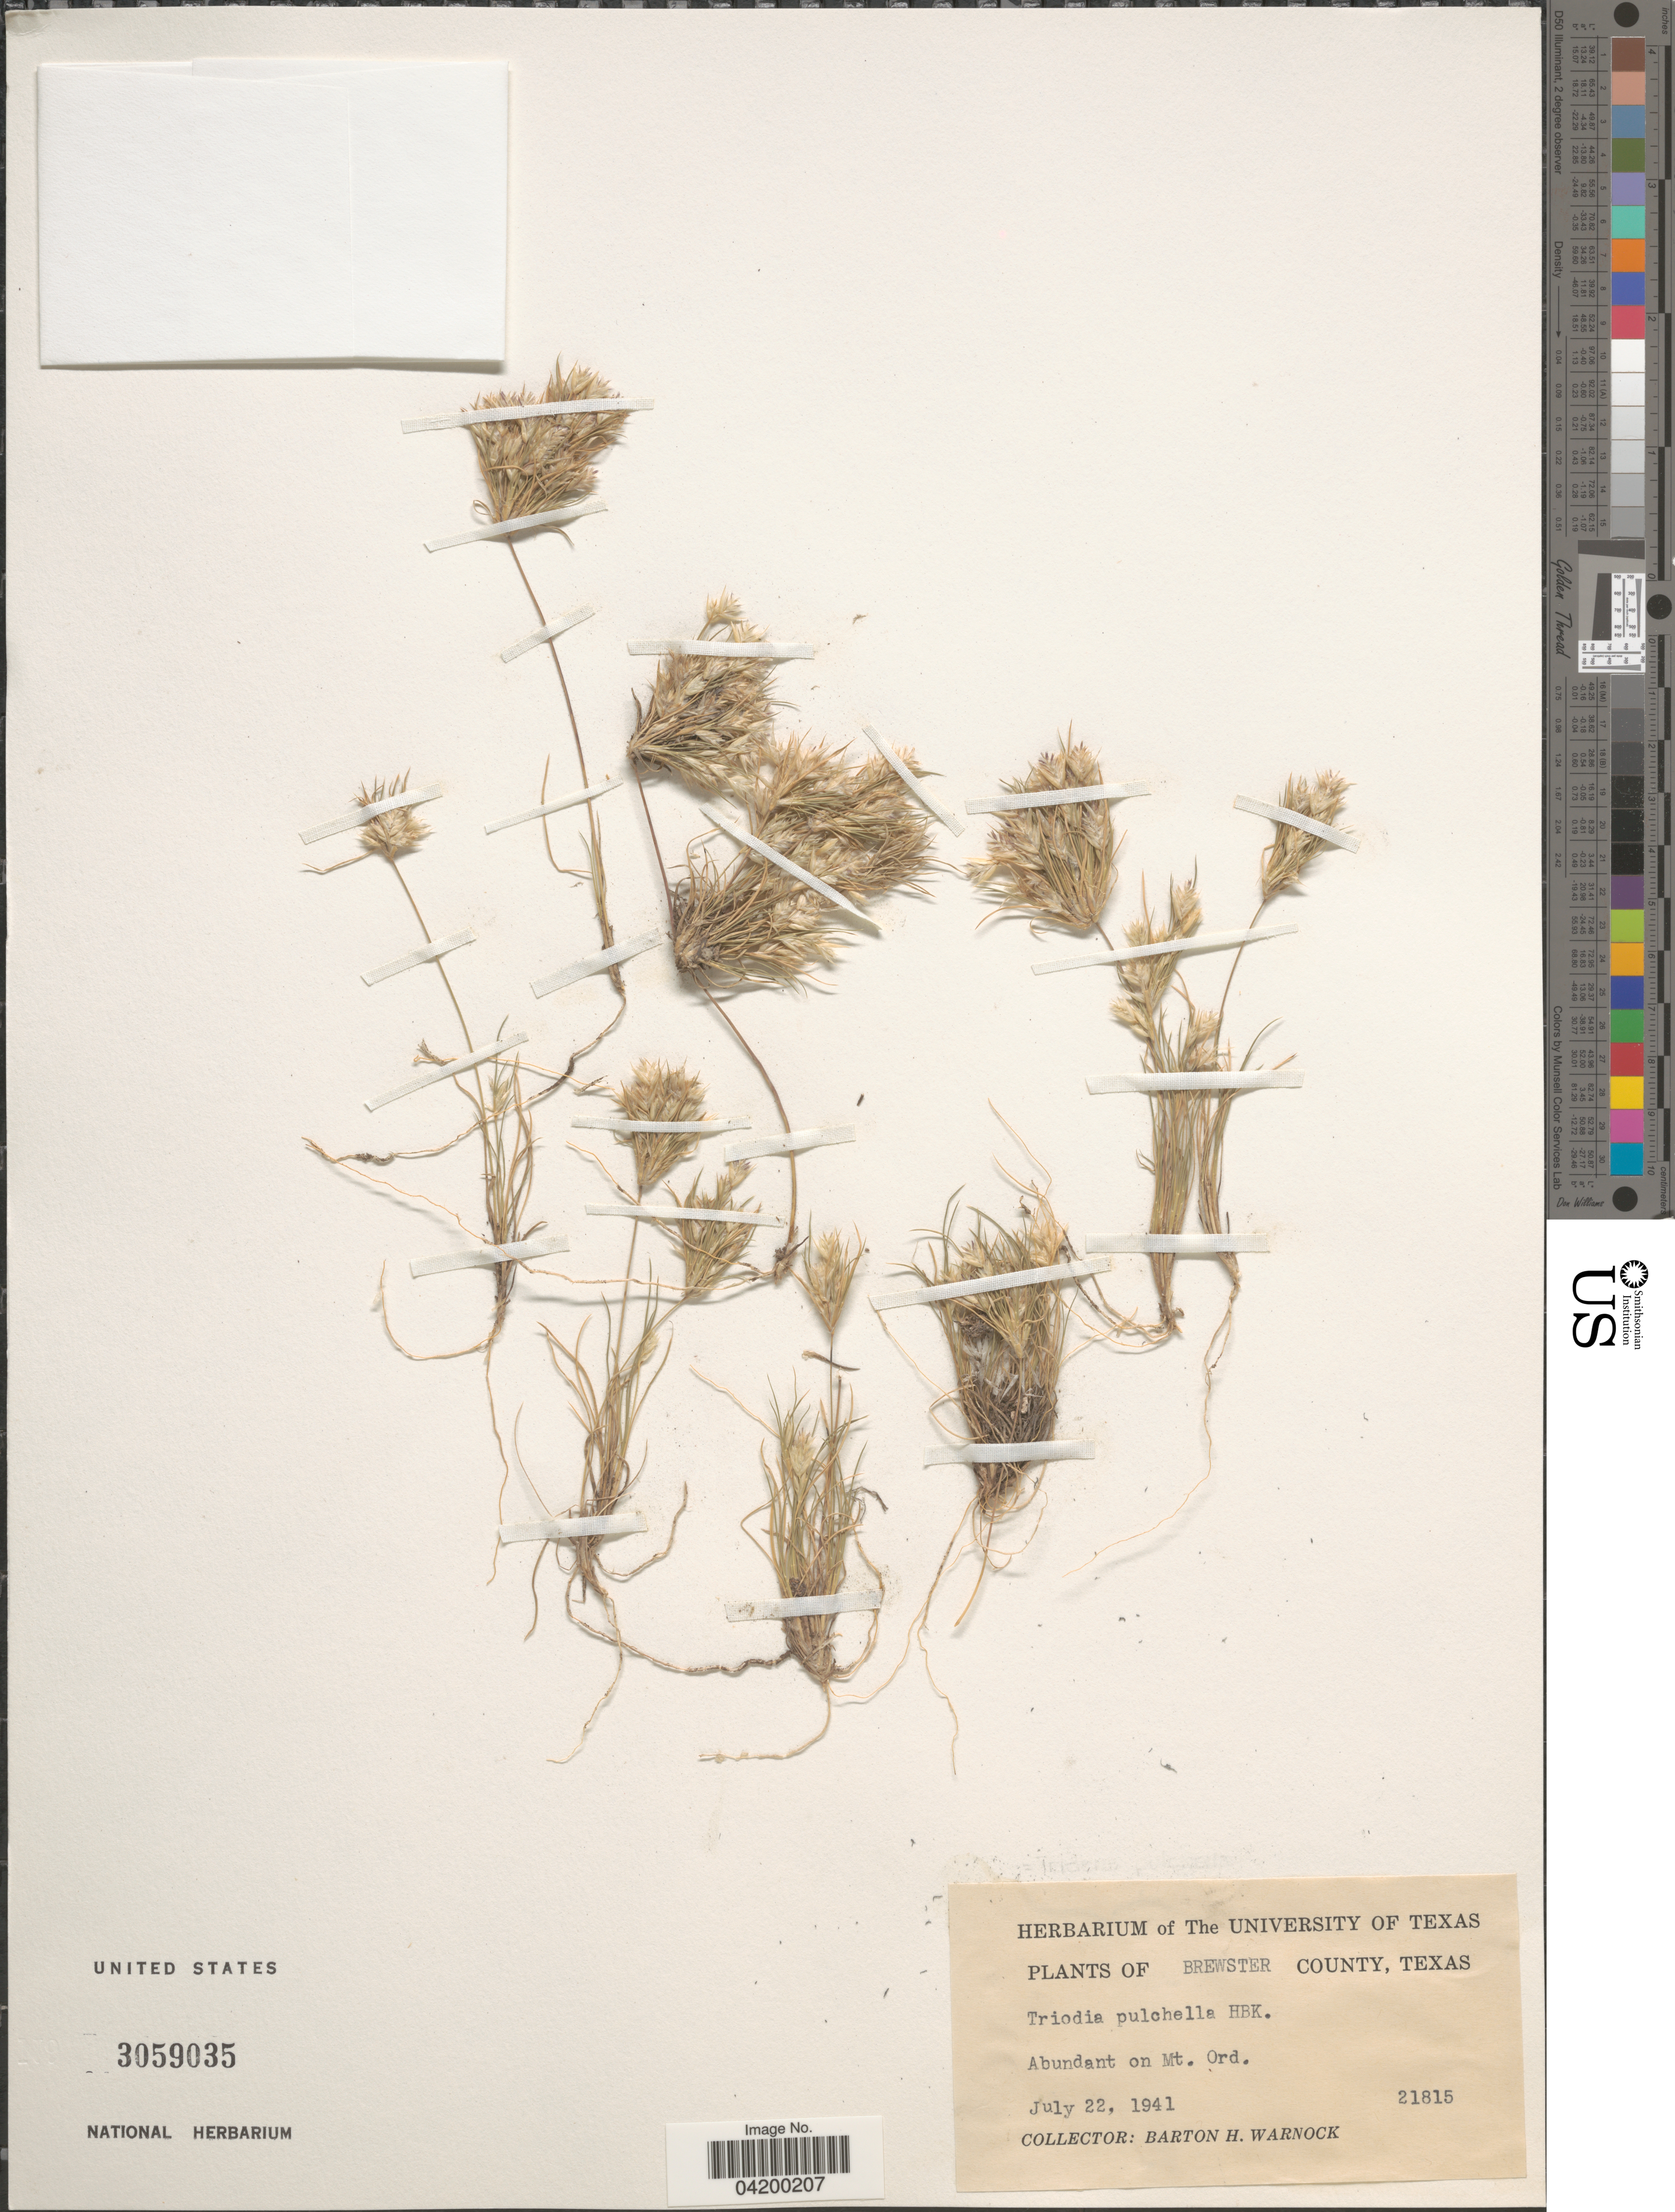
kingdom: Plantae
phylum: Tracheophyta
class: Liliopsida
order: Poales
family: Poaceae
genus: Dasyochloa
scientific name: Dasyochloa pulchella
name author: (Kunth) Willd. ex Rydb.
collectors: B. H. Warnock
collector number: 21815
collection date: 1941-07-22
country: United States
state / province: Texas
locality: Brewster County. Abundant on Mt. Ord.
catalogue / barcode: US 3059035